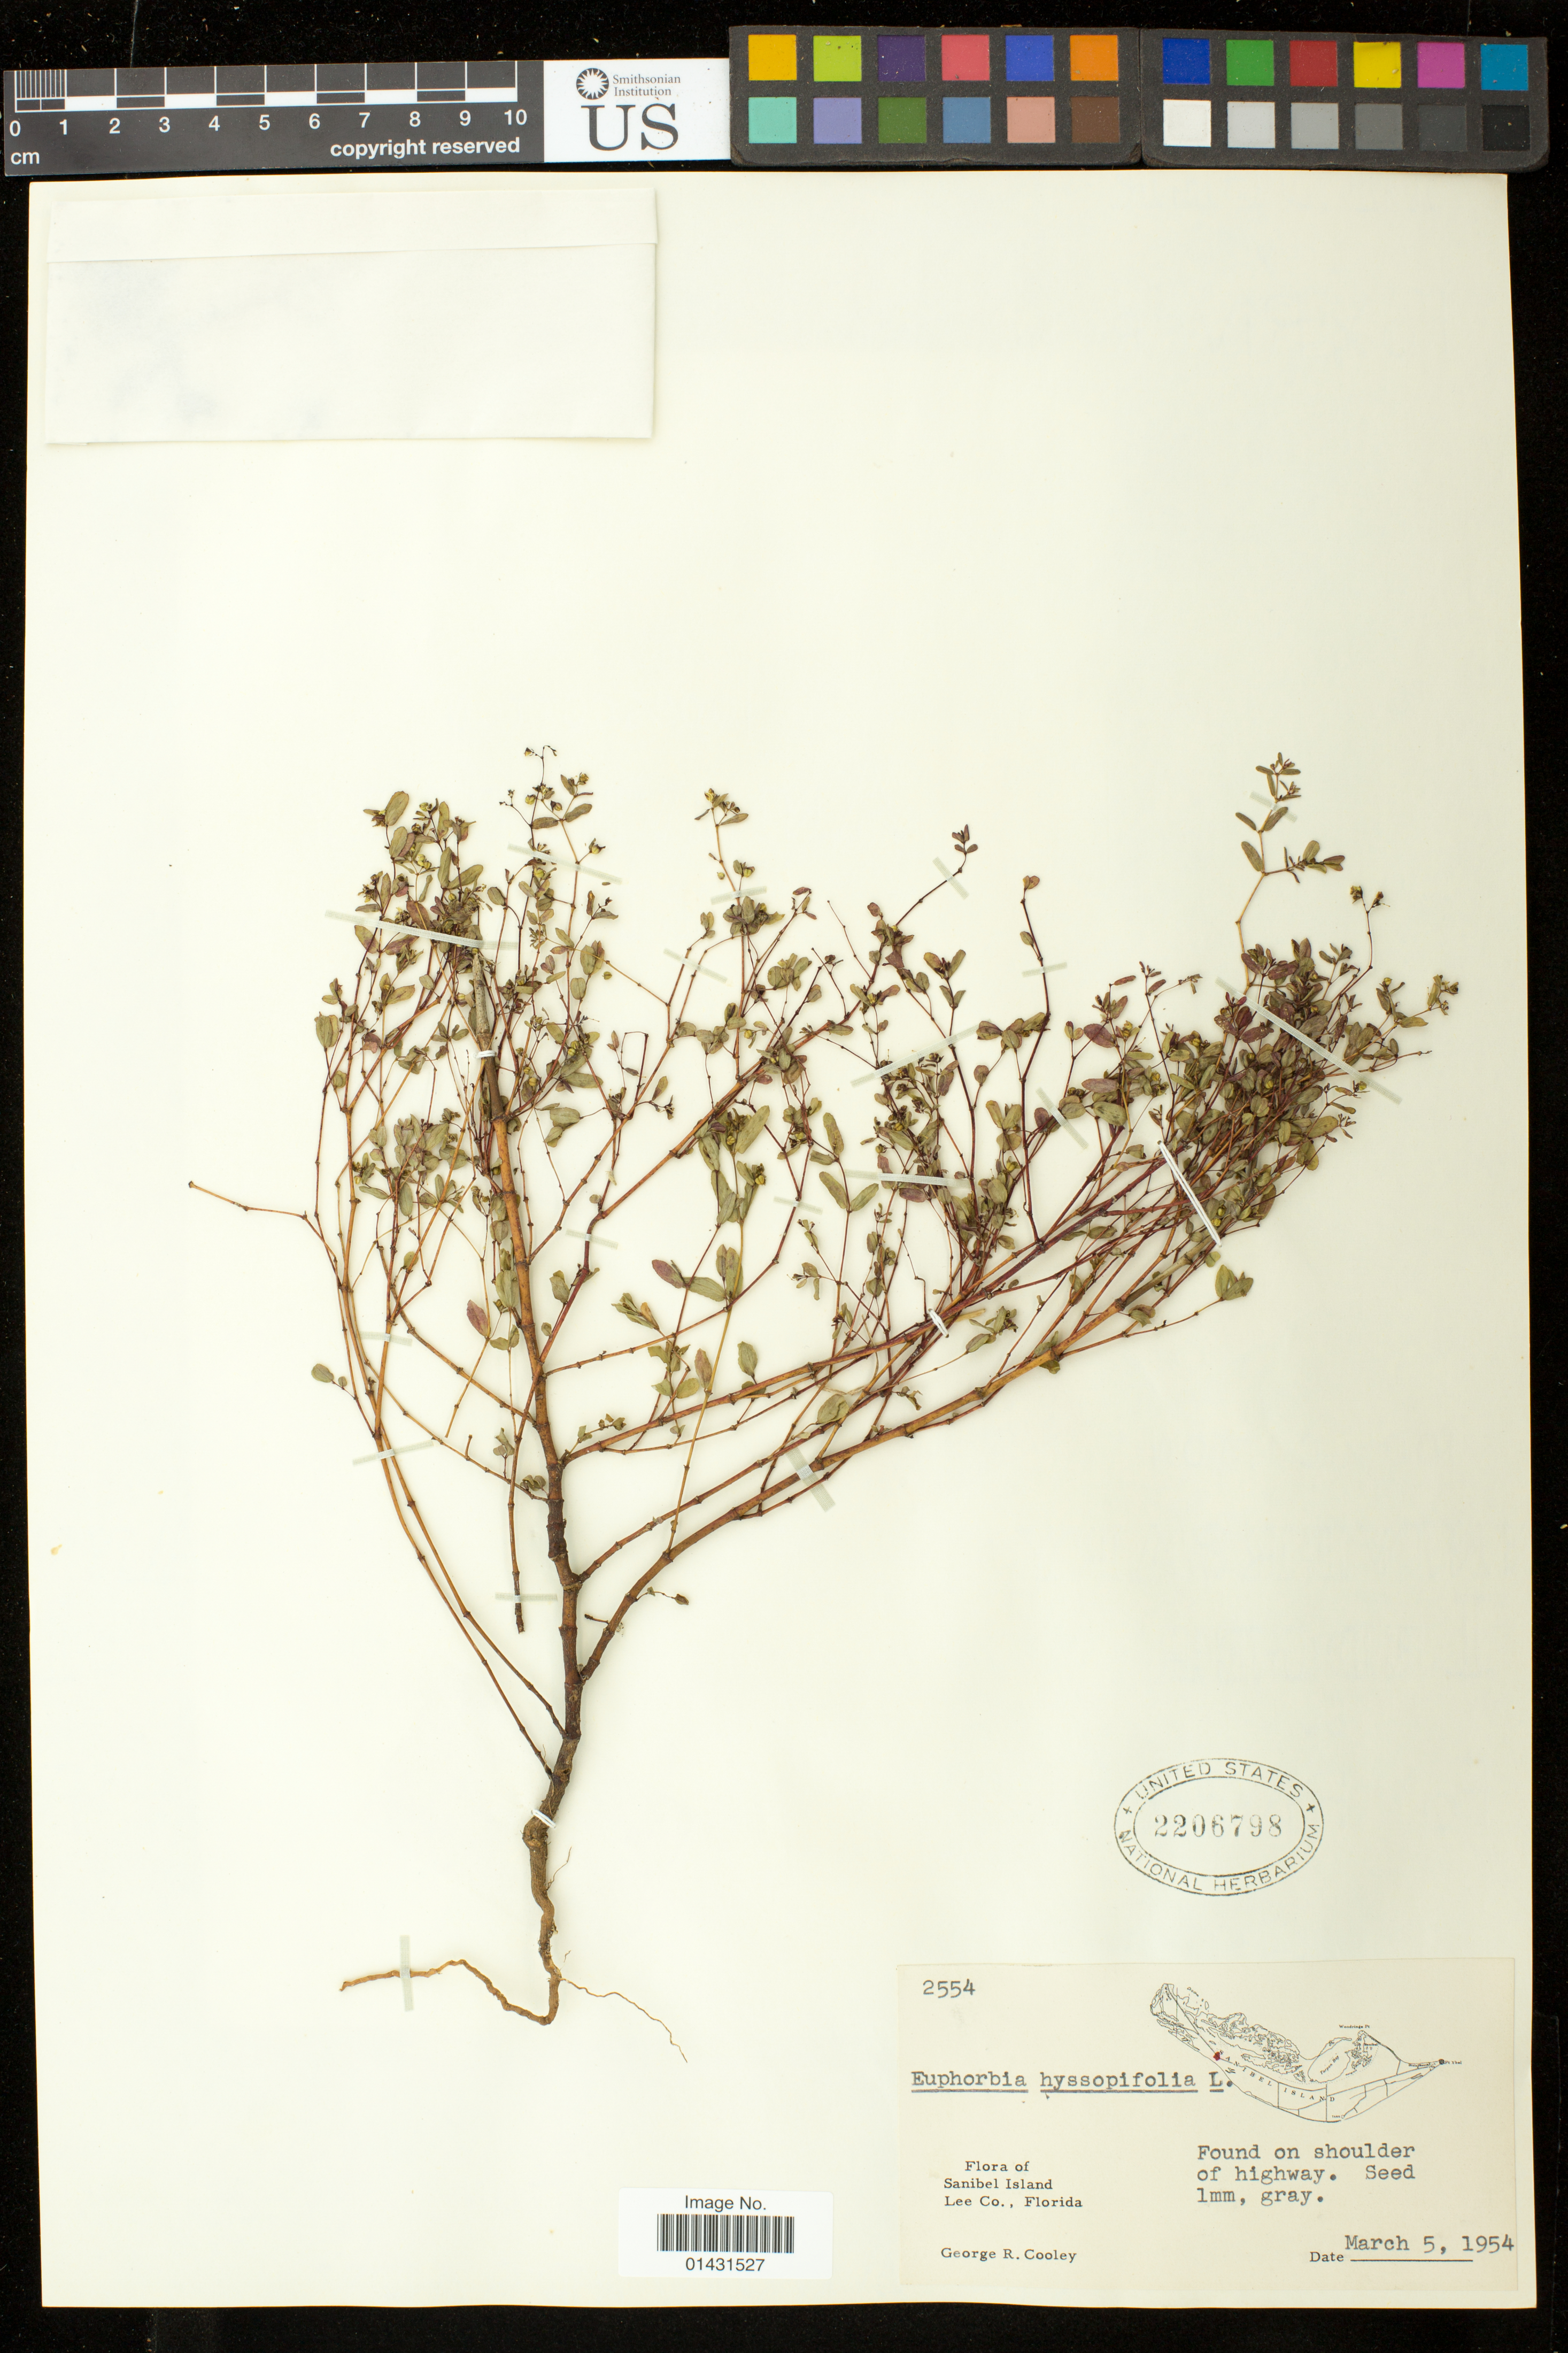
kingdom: Plantae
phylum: Tracheophyta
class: Magnoliopsida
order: Malpighiales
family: Euphorbiaceae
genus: Euphorbia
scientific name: Euphorbia hyssopifolia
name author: L.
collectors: G. R. Cooley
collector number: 2554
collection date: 1954-03-05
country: United States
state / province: Florida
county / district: Lee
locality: Sanibel Island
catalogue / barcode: US 2206798